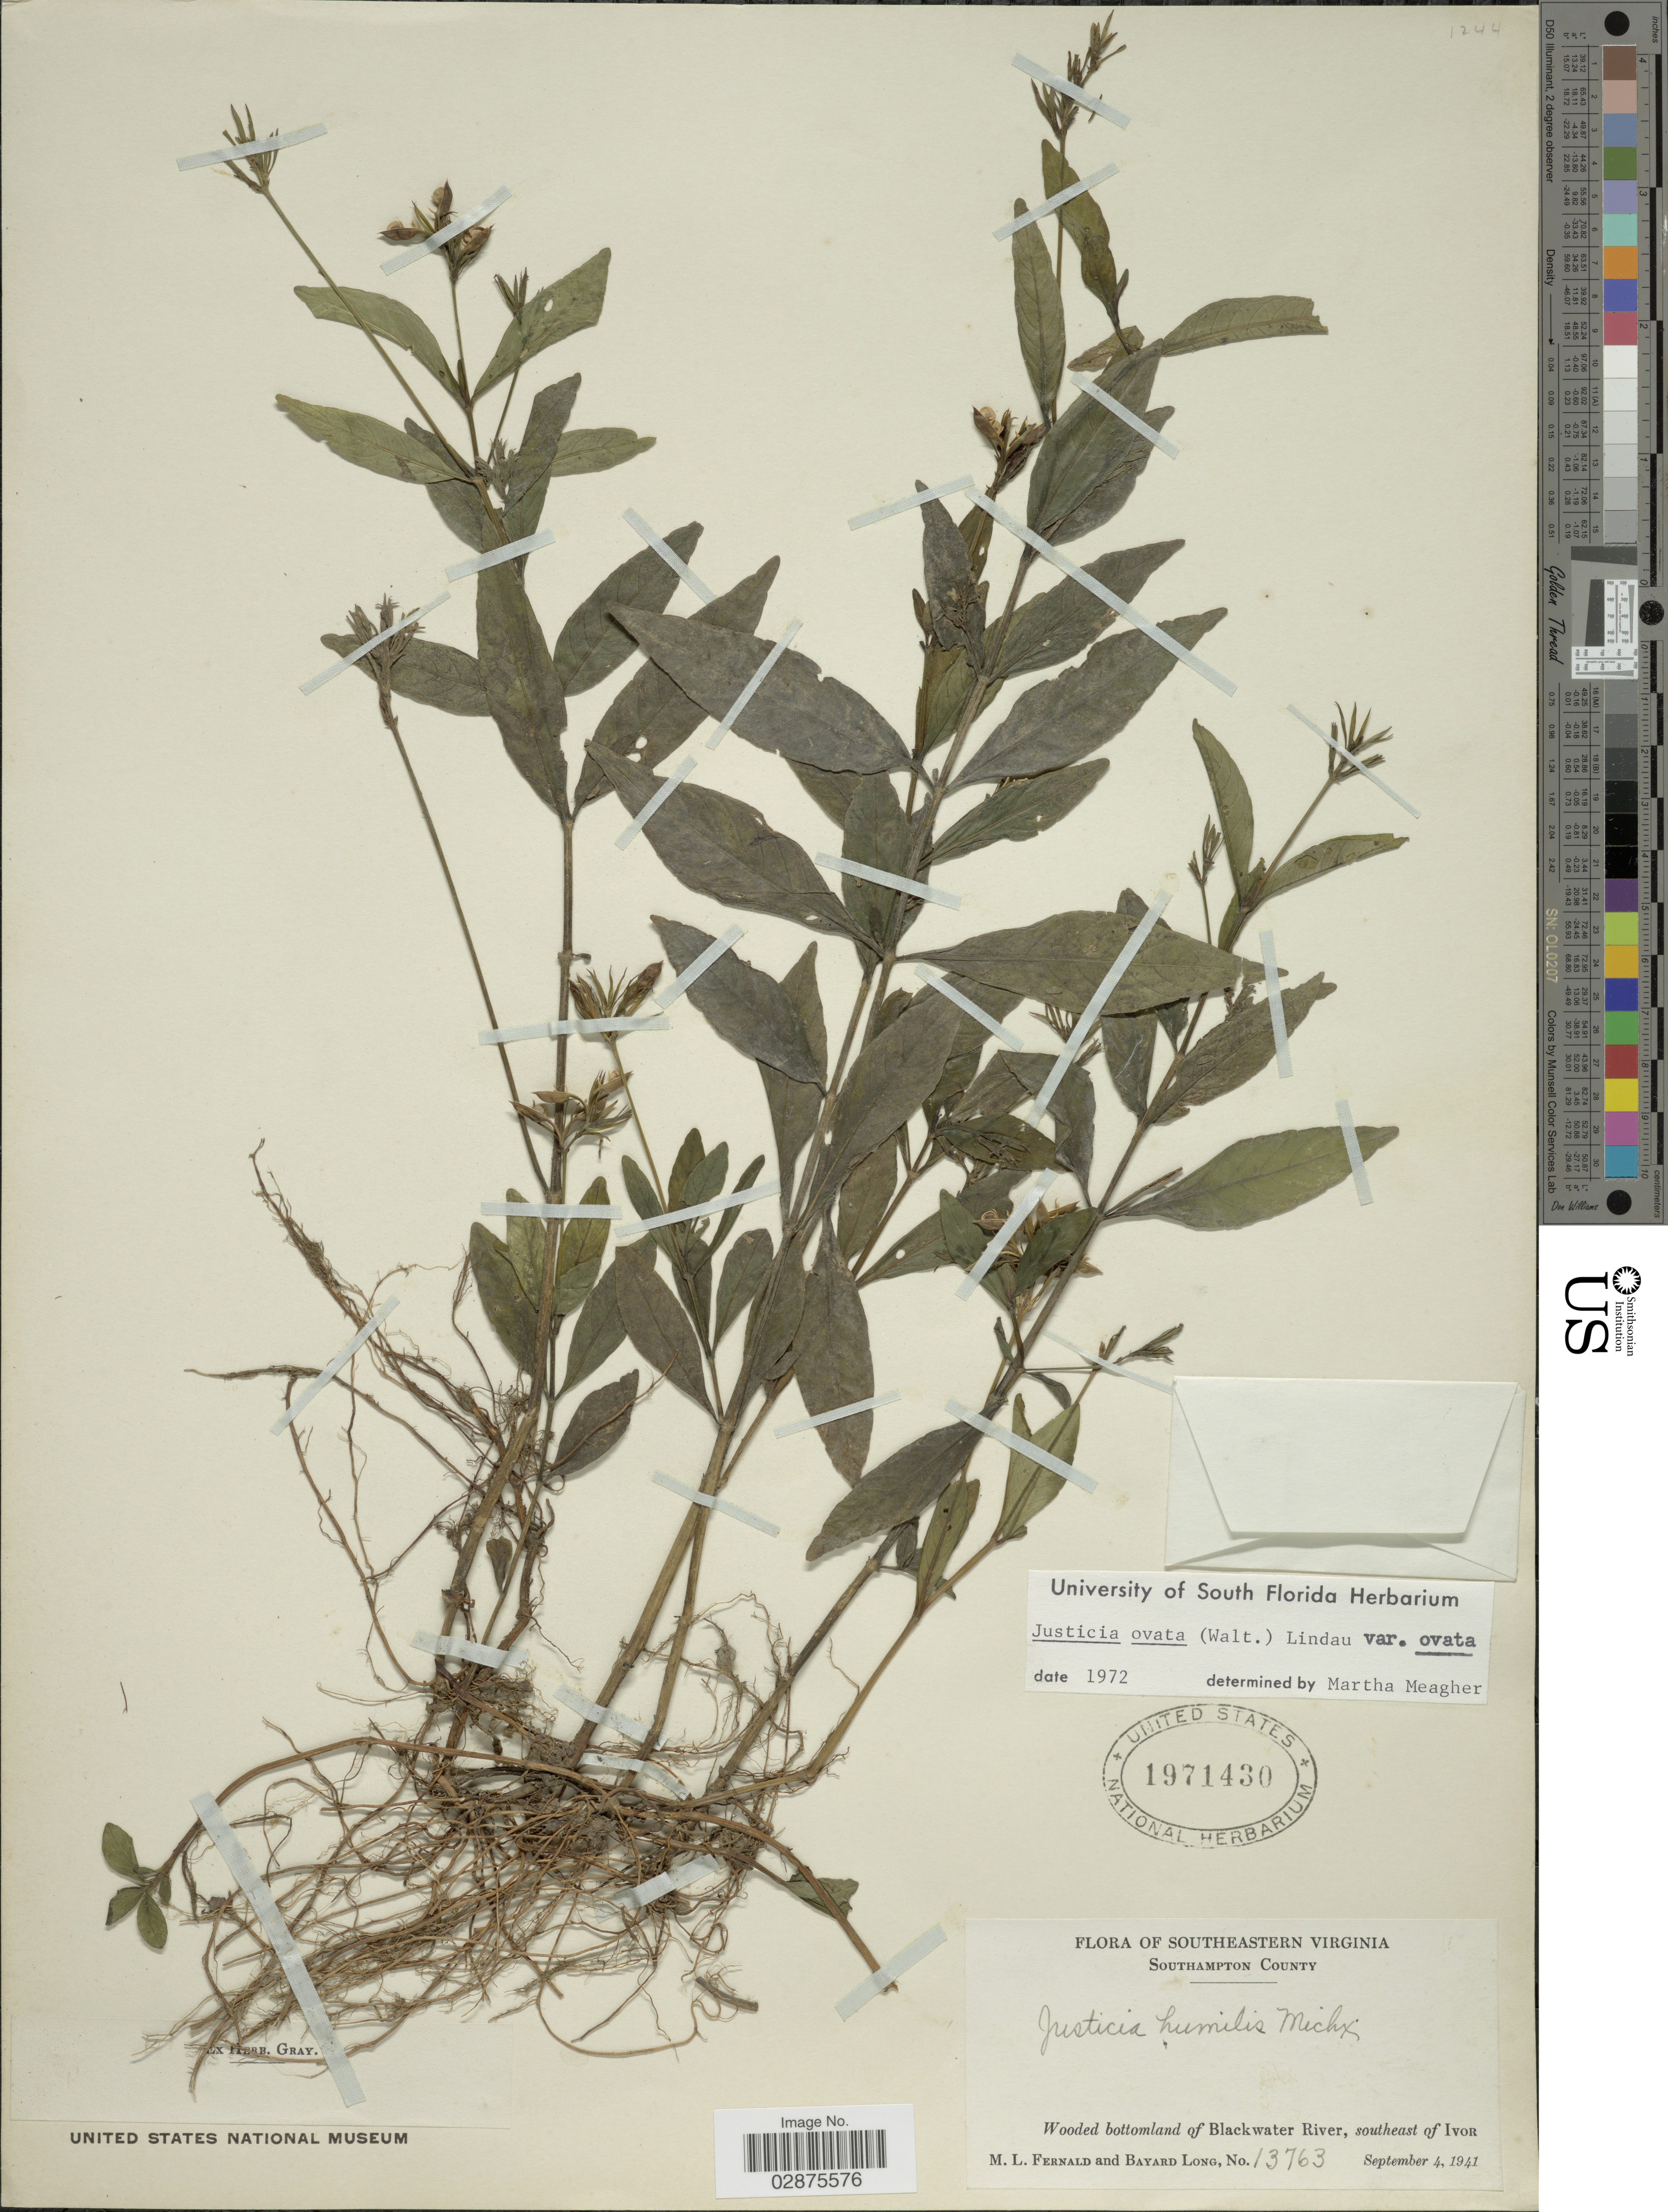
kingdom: Plantae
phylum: Tracheophyta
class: Magnoliopsida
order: Lamiales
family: Acanthaceae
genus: Justicia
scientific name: Justicia ovata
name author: E. Mey.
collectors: M. L. Fernald & B. H. Long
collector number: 13763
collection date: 1941-09-04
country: United States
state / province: Virginia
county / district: Southampton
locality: Southeastern Virginia. Southampton County. Wooded bottomland of Blackwater River, southeast of Ivor.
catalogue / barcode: US 1971430